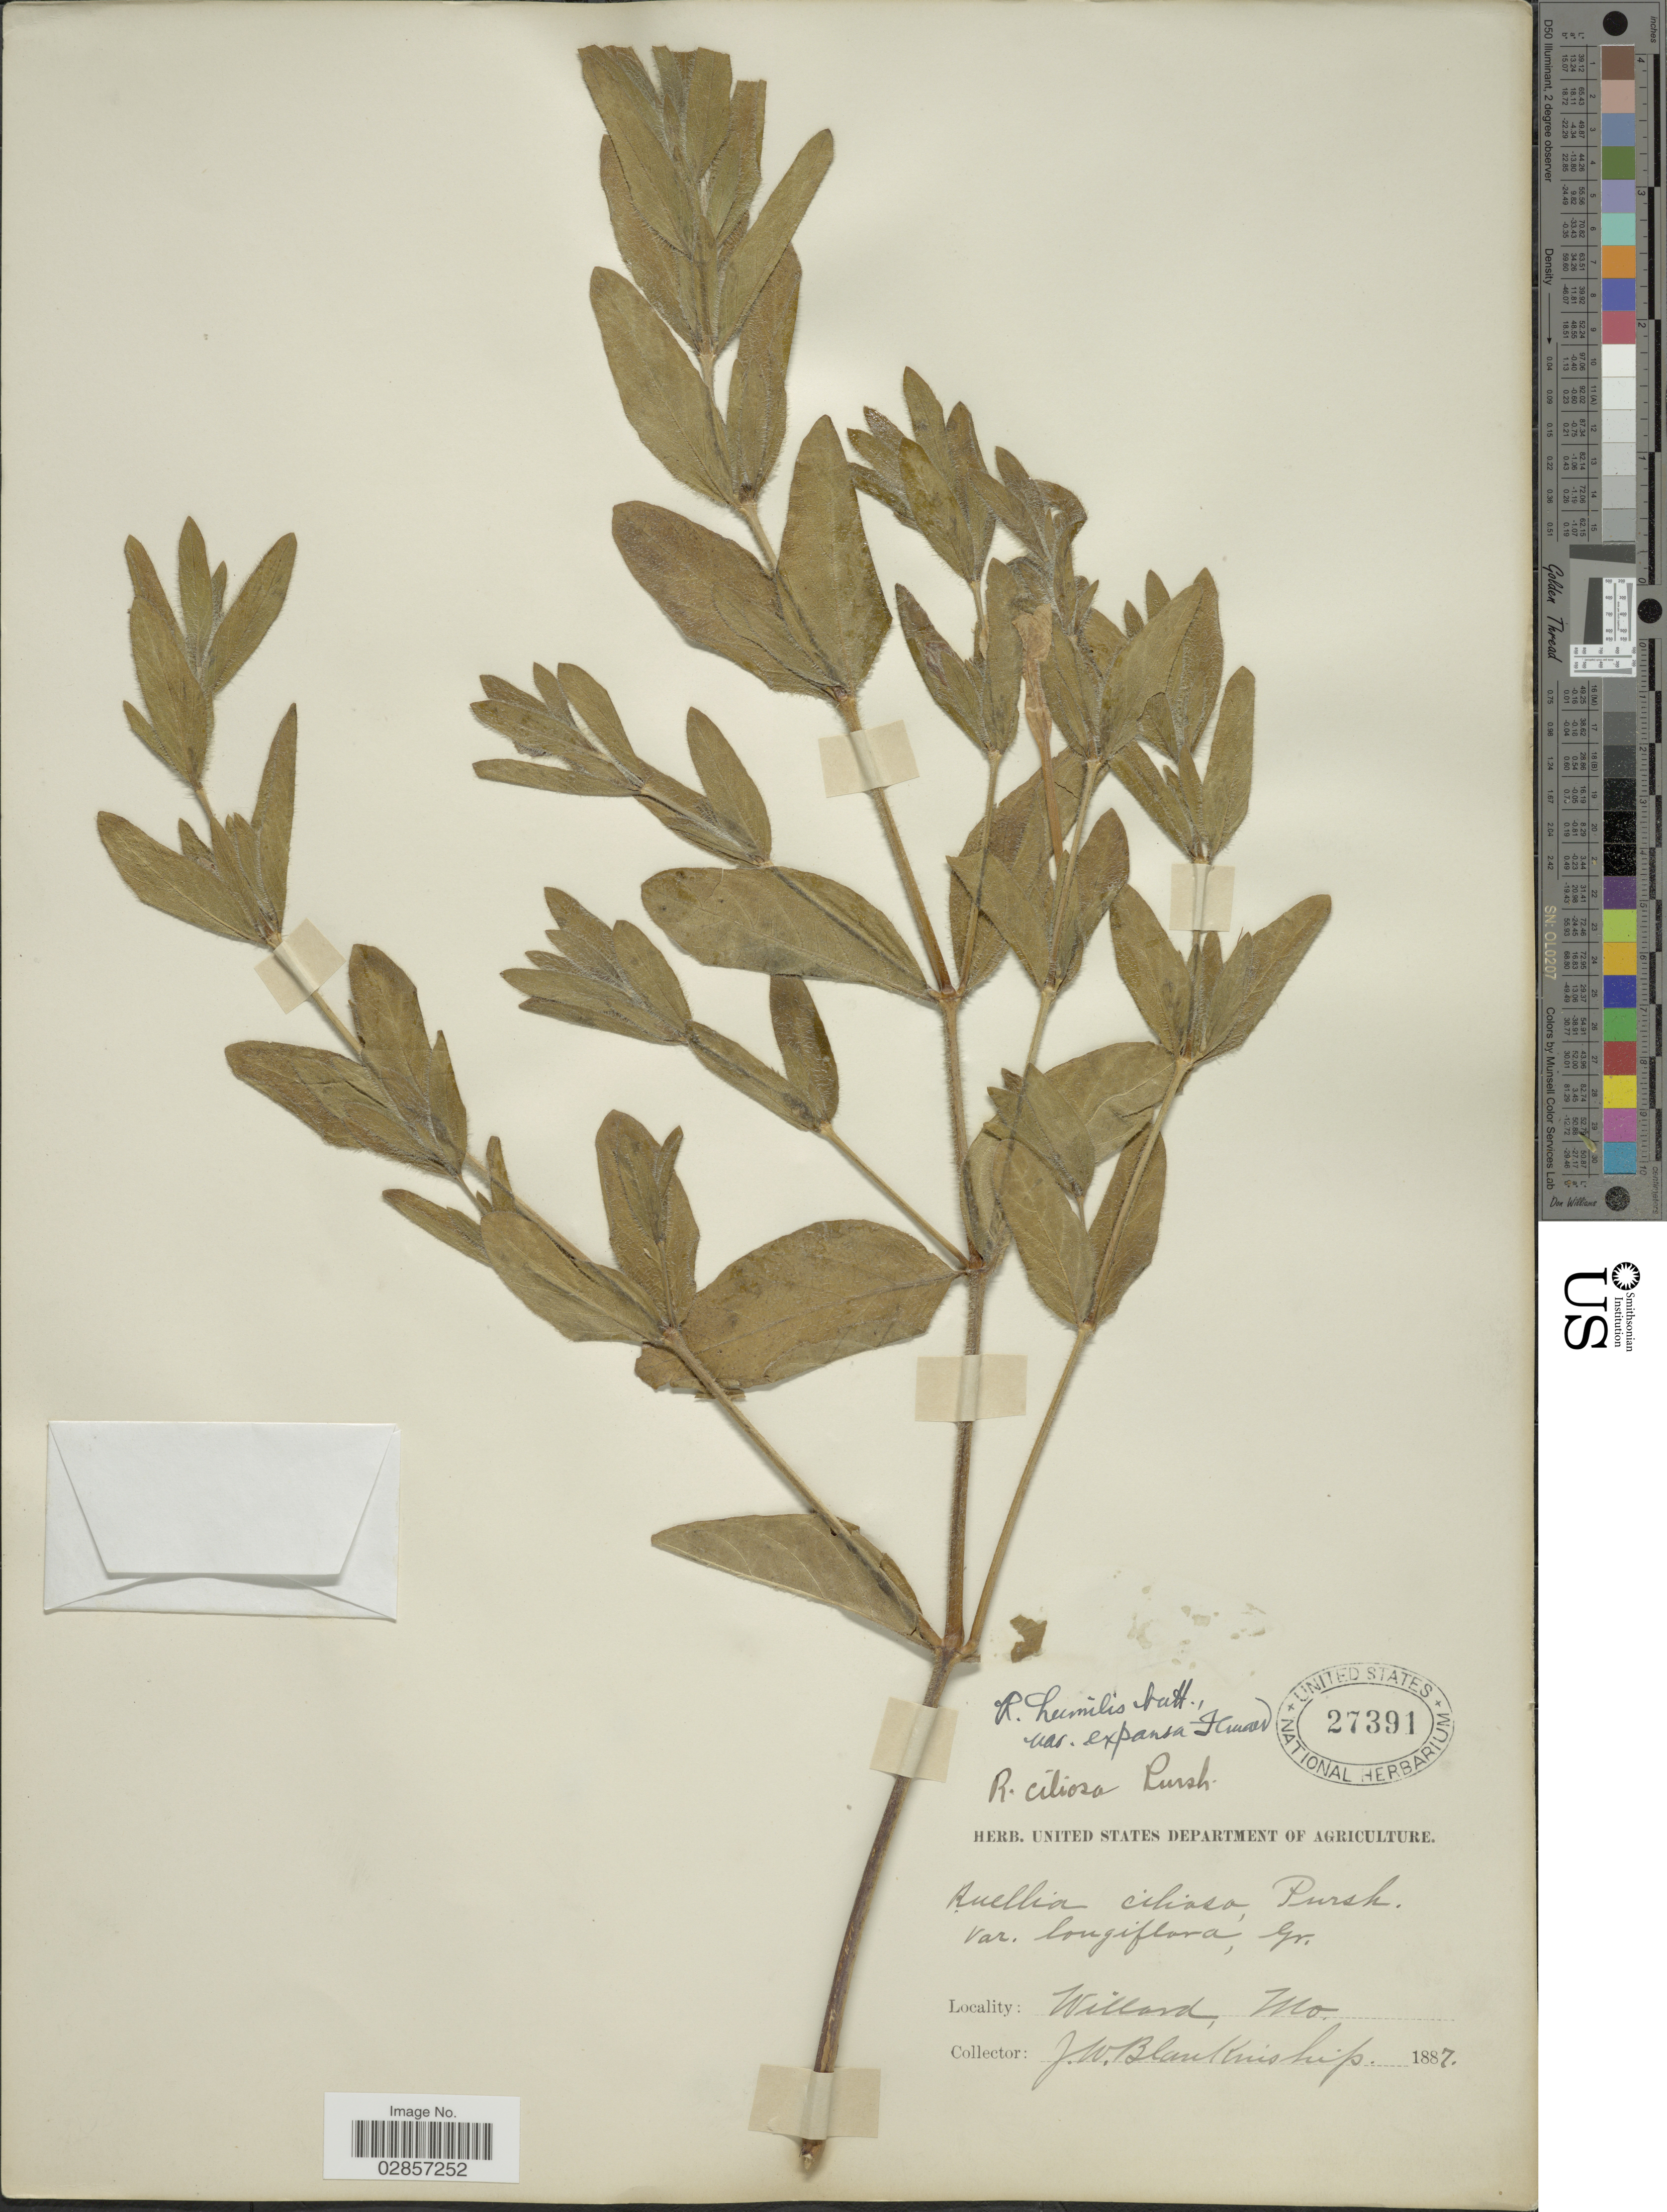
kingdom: Plantae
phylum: Tracheophyta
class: Magnoliopsida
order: Lamiales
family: Acanthaceae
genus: Ruellia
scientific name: Ruellia humilis var. expansa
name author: Fernald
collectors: J. W. Blankinship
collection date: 1887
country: United States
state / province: Missouri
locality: Willard, Mo.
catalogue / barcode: US 27391